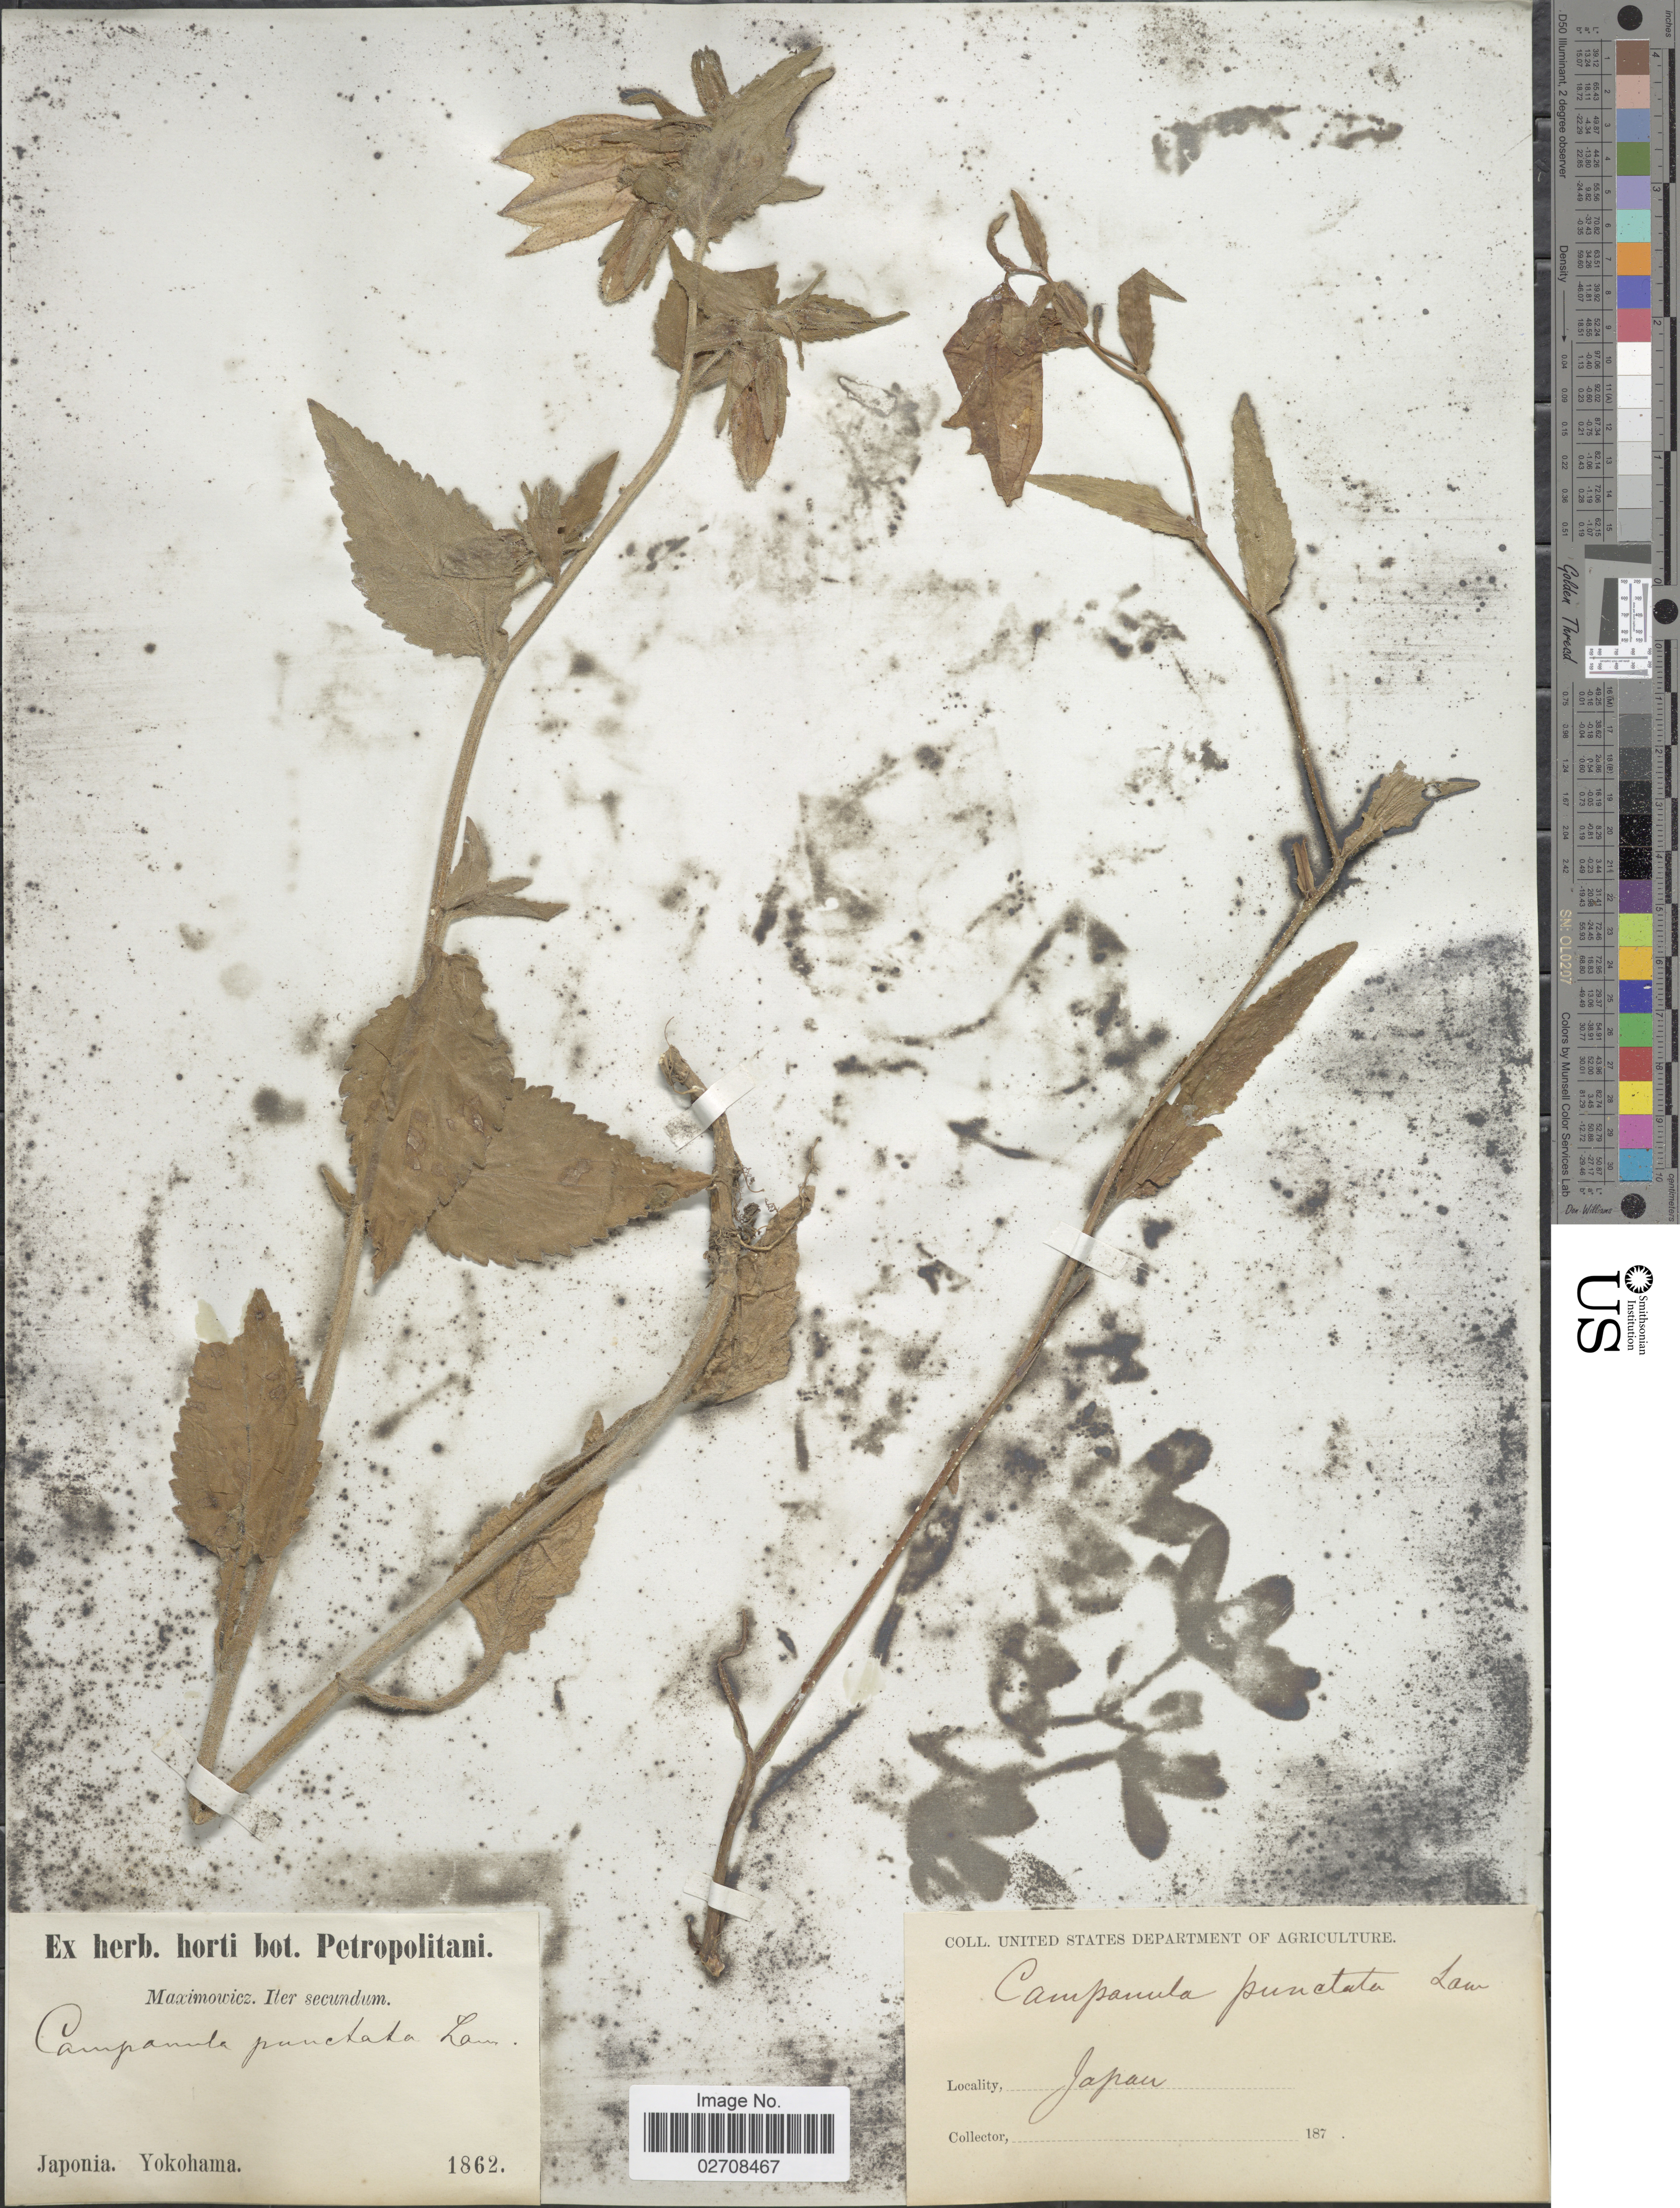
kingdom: Plantae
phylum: Tracheophyta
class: Magnoliopsida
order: Asterales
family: Campanulaceae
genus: Campanula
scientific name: Campanula punctata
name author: Lam.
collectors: Maximowicz, --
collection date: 1862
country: Japan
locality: Yokohama.